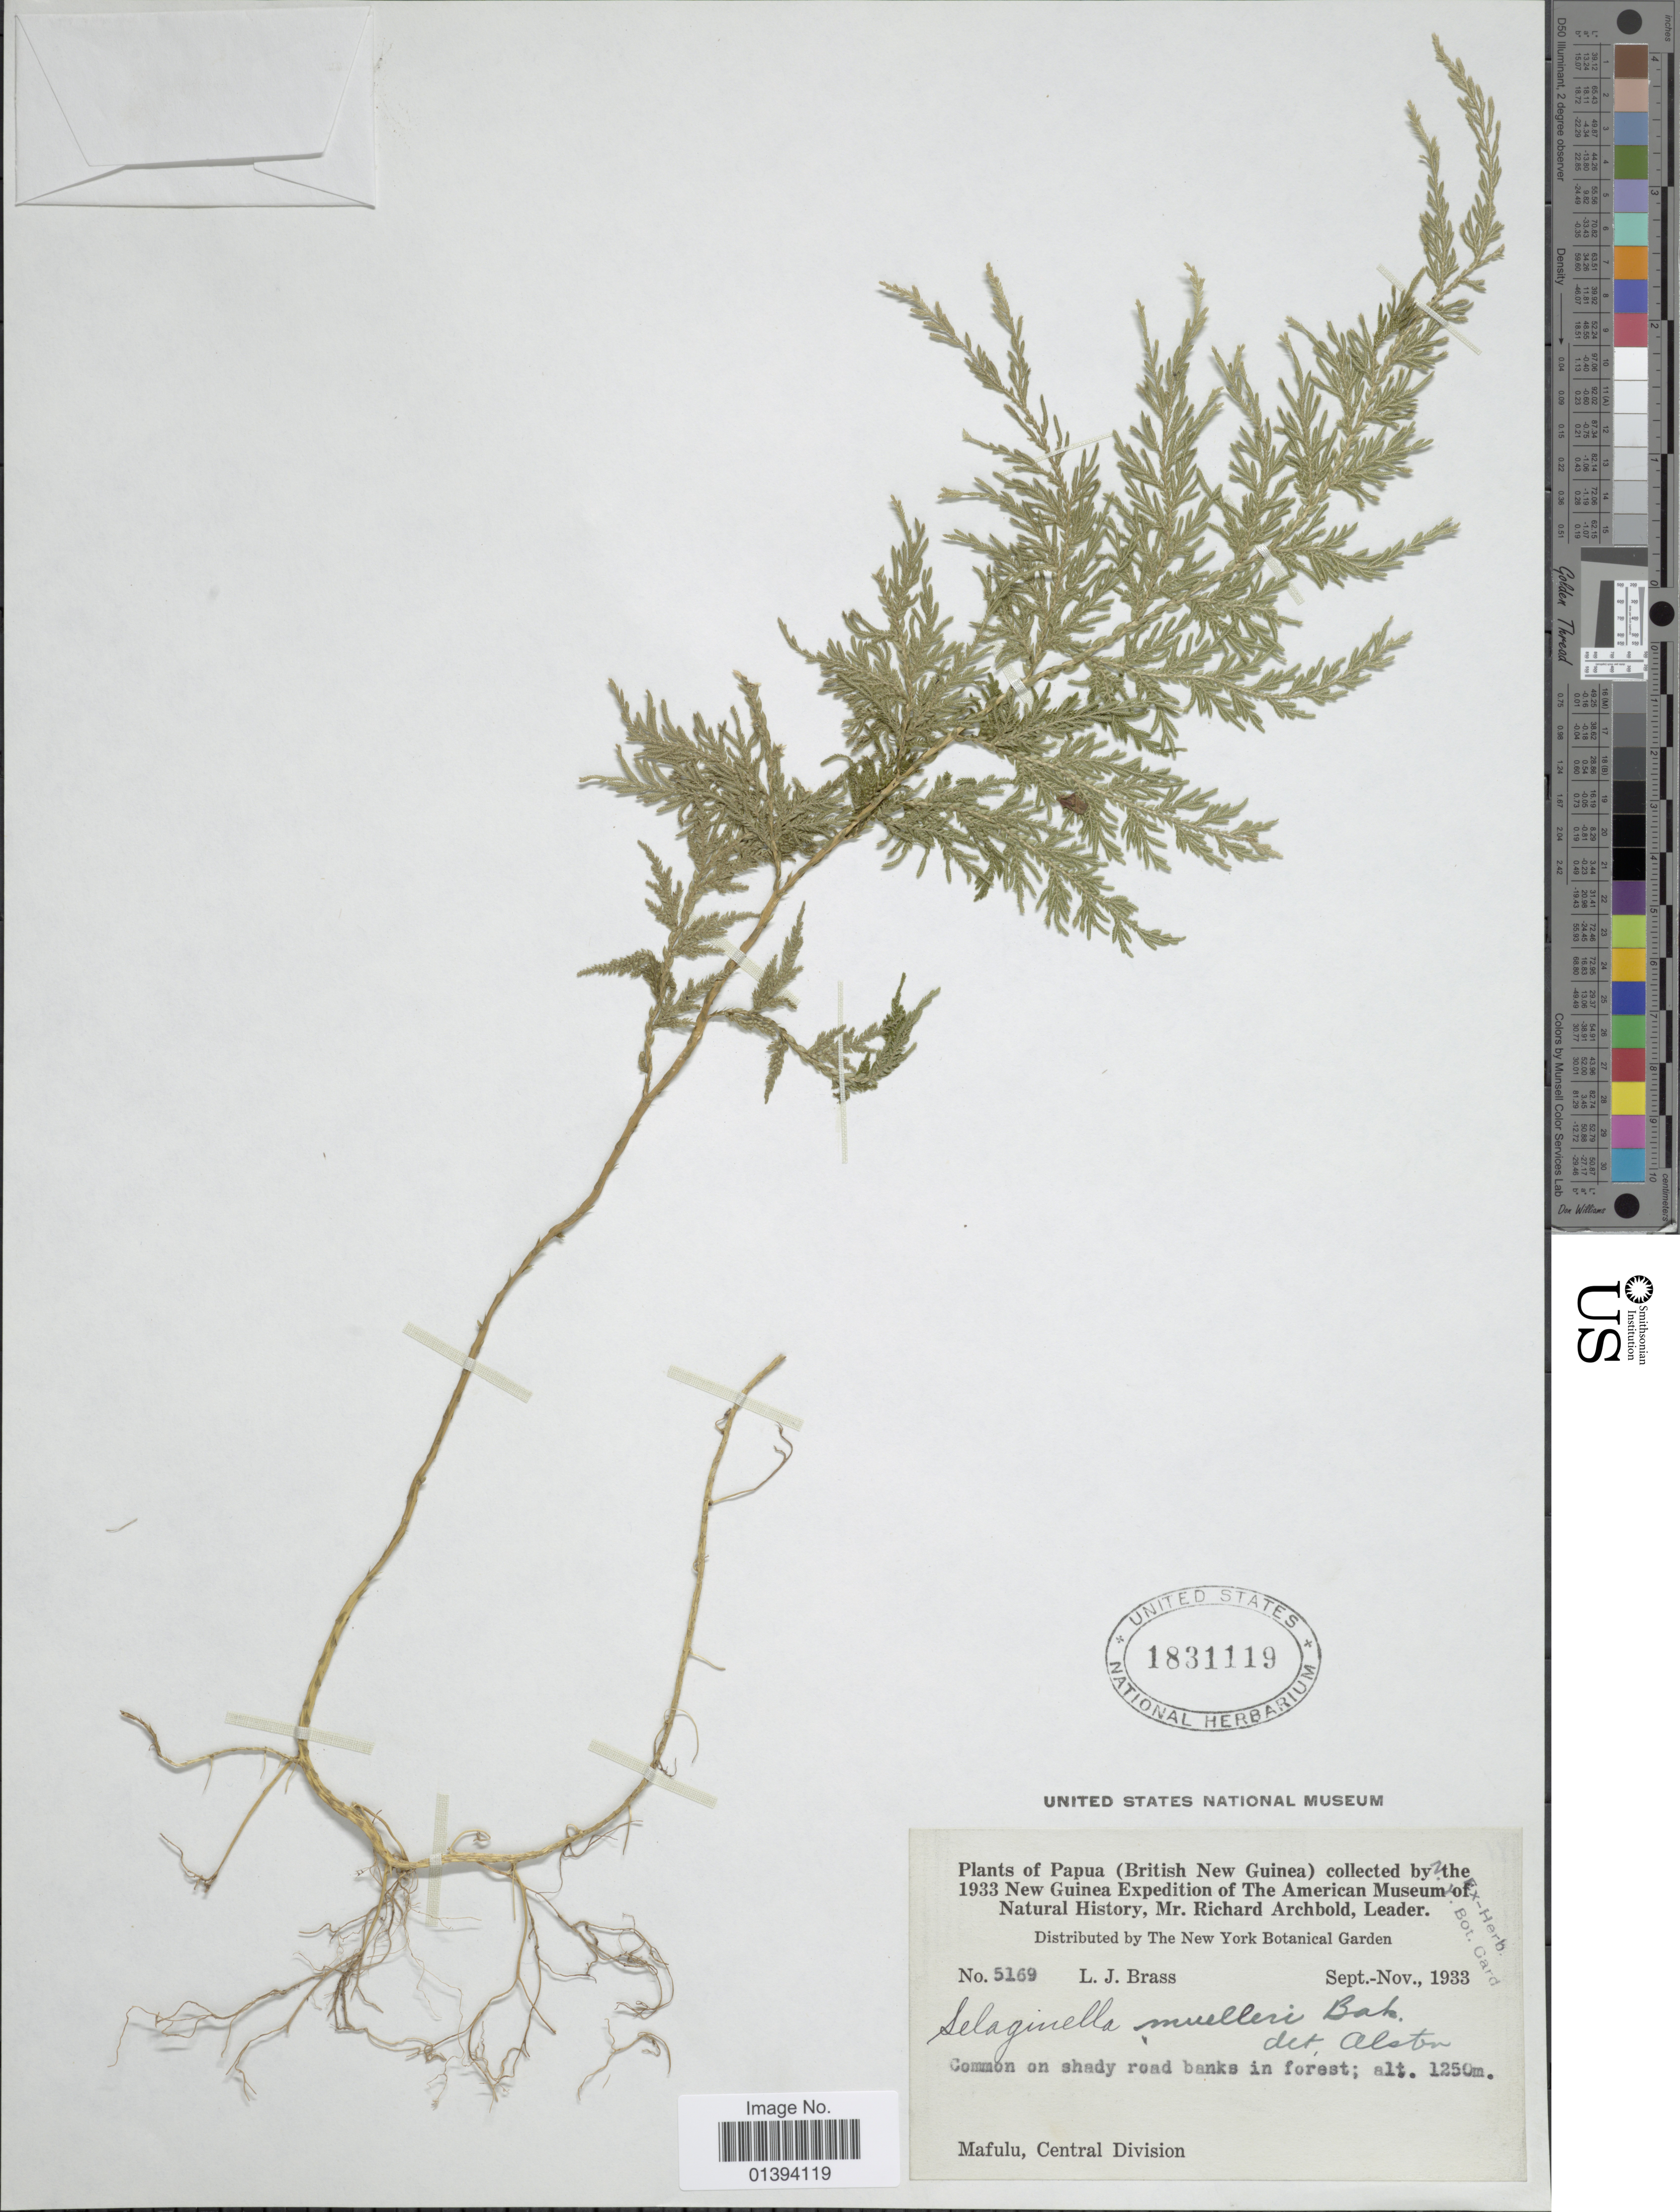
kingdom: Plantae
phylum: Tracheophyta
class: Lycopodiopsida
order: Selaginellales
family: Selaginellaceae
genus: Selaginella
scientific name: Selaginella muelleri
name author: Baker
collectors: L. J. Brass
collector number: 5169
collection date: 1933-09/1933-11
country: Papua New Guinea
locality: British New Guinea, Mafulu, Central Division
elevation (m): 1250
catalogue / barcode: US 1831119